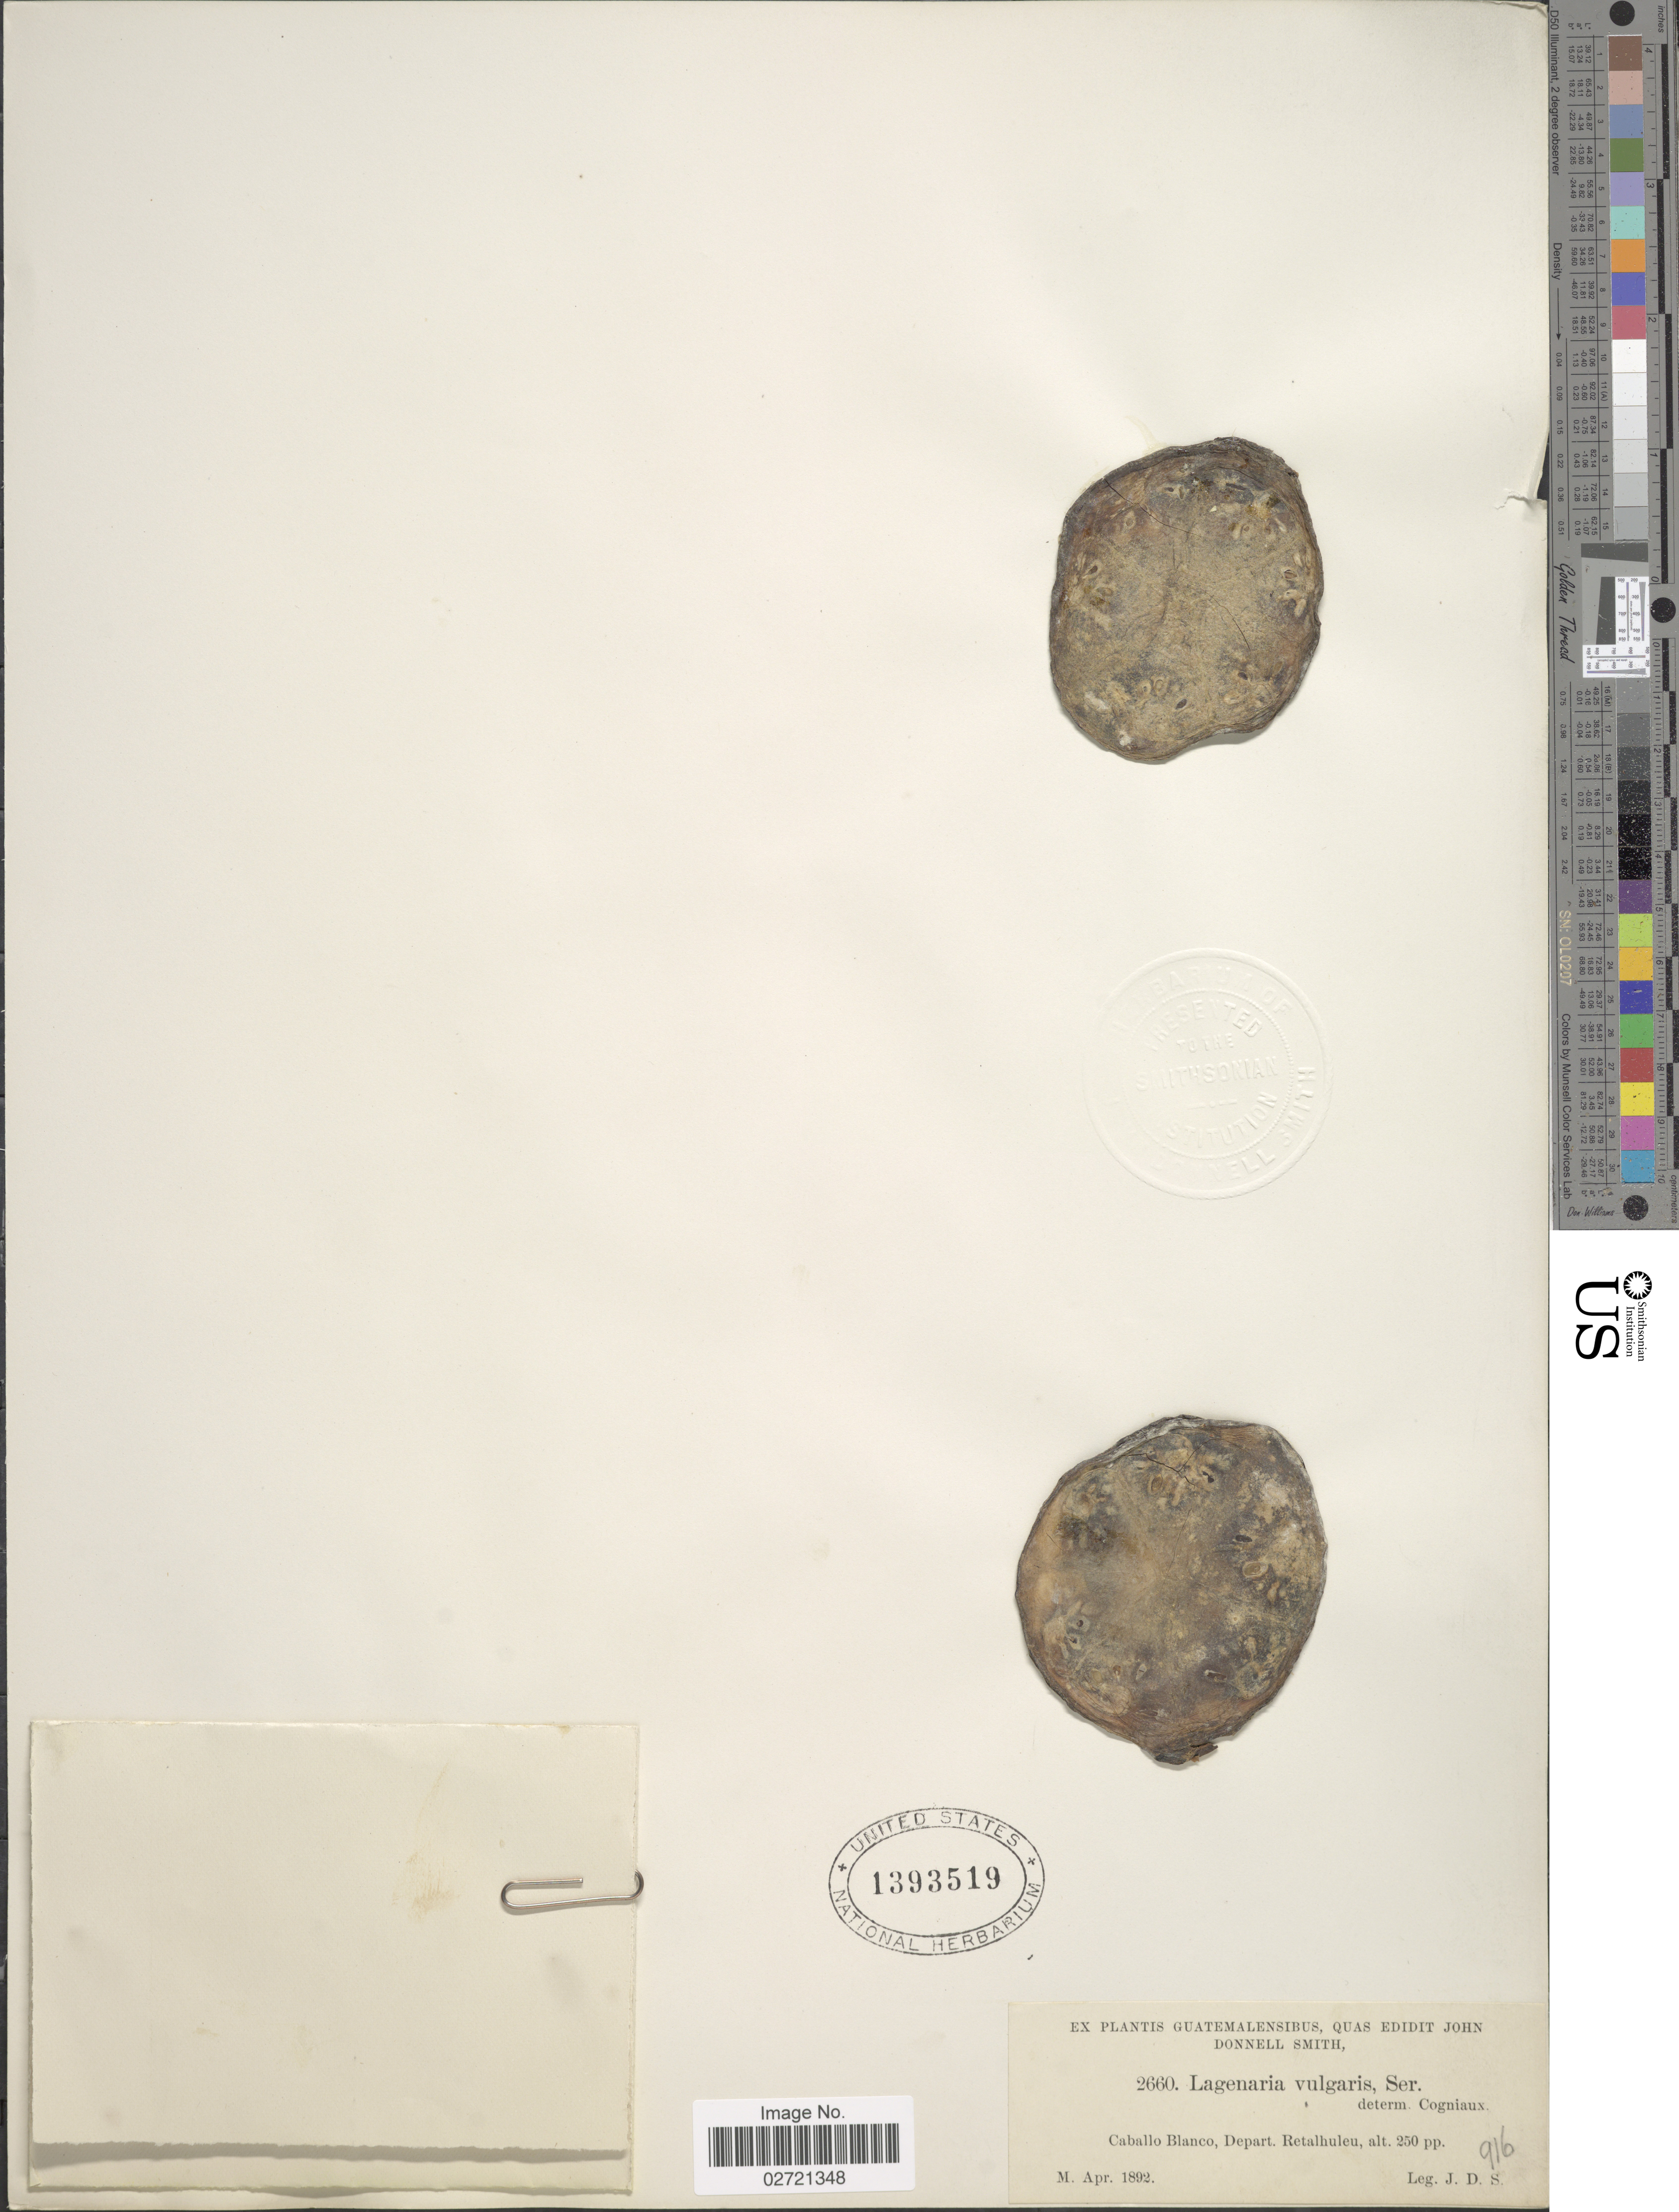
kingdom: Plantae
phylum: Tracheophyta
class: Magnoliopsida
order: Cucurbitales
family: Cucurbitaceae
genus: Lagenaria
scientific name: Lagenaria siceraria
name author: (Molina) Standl.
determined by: Nee, Michael H.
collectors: J. Donnell Smith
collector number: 2660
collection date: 1892-04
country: Guatemala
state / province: Retalhuleu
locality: Caballo Blanco, Depart, Retalhuleu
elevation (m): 76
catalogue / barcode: US 1393519